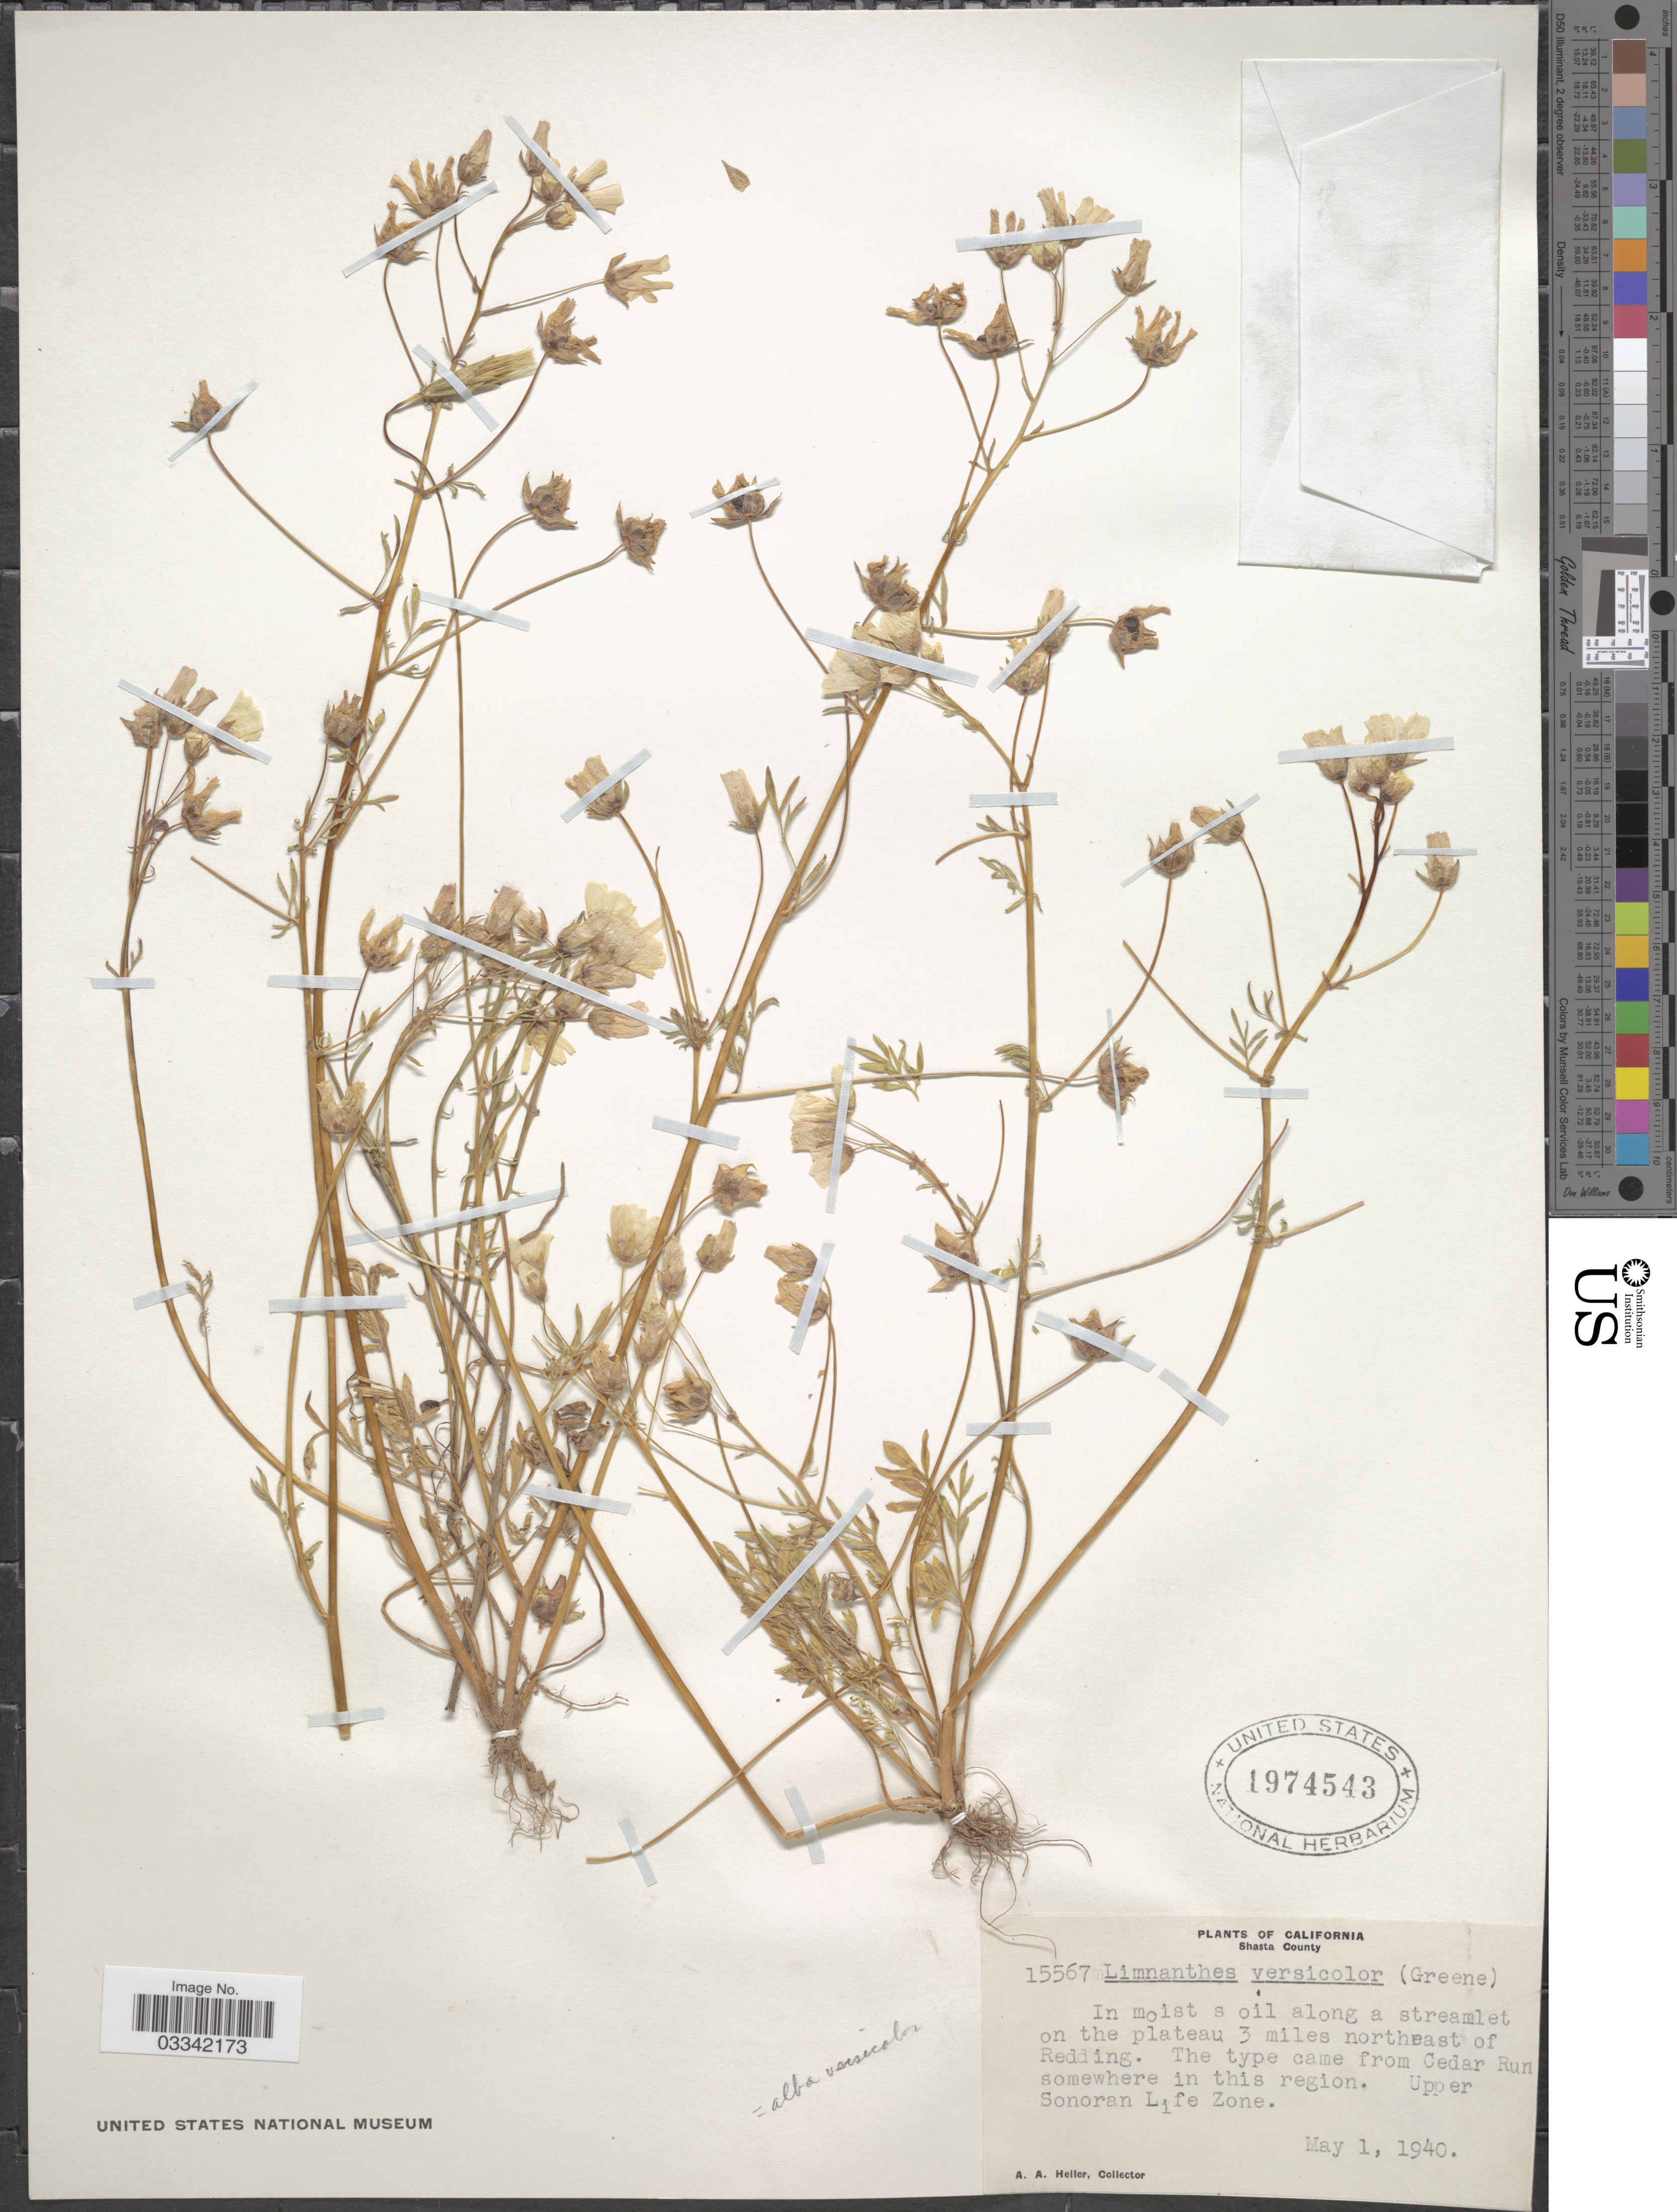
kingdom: Plantae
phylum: Tracheophyta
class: Magnoliopsida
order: Brassicales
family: Limnanthaceae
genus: Limnanthes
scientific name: Limnanthes alba var. versicolor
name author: (Greene) C.T. Mason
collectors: A. A. Heller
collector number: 15567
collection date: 1940-05-01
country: United States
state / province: California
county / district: Shasta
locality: Shasta County, along a streamlet on the plateau 3 miles northeast of Redding. The type came from Cedar Run somewhere in this region. Upper Sonoran Life Zone.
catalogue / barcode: US 1974543